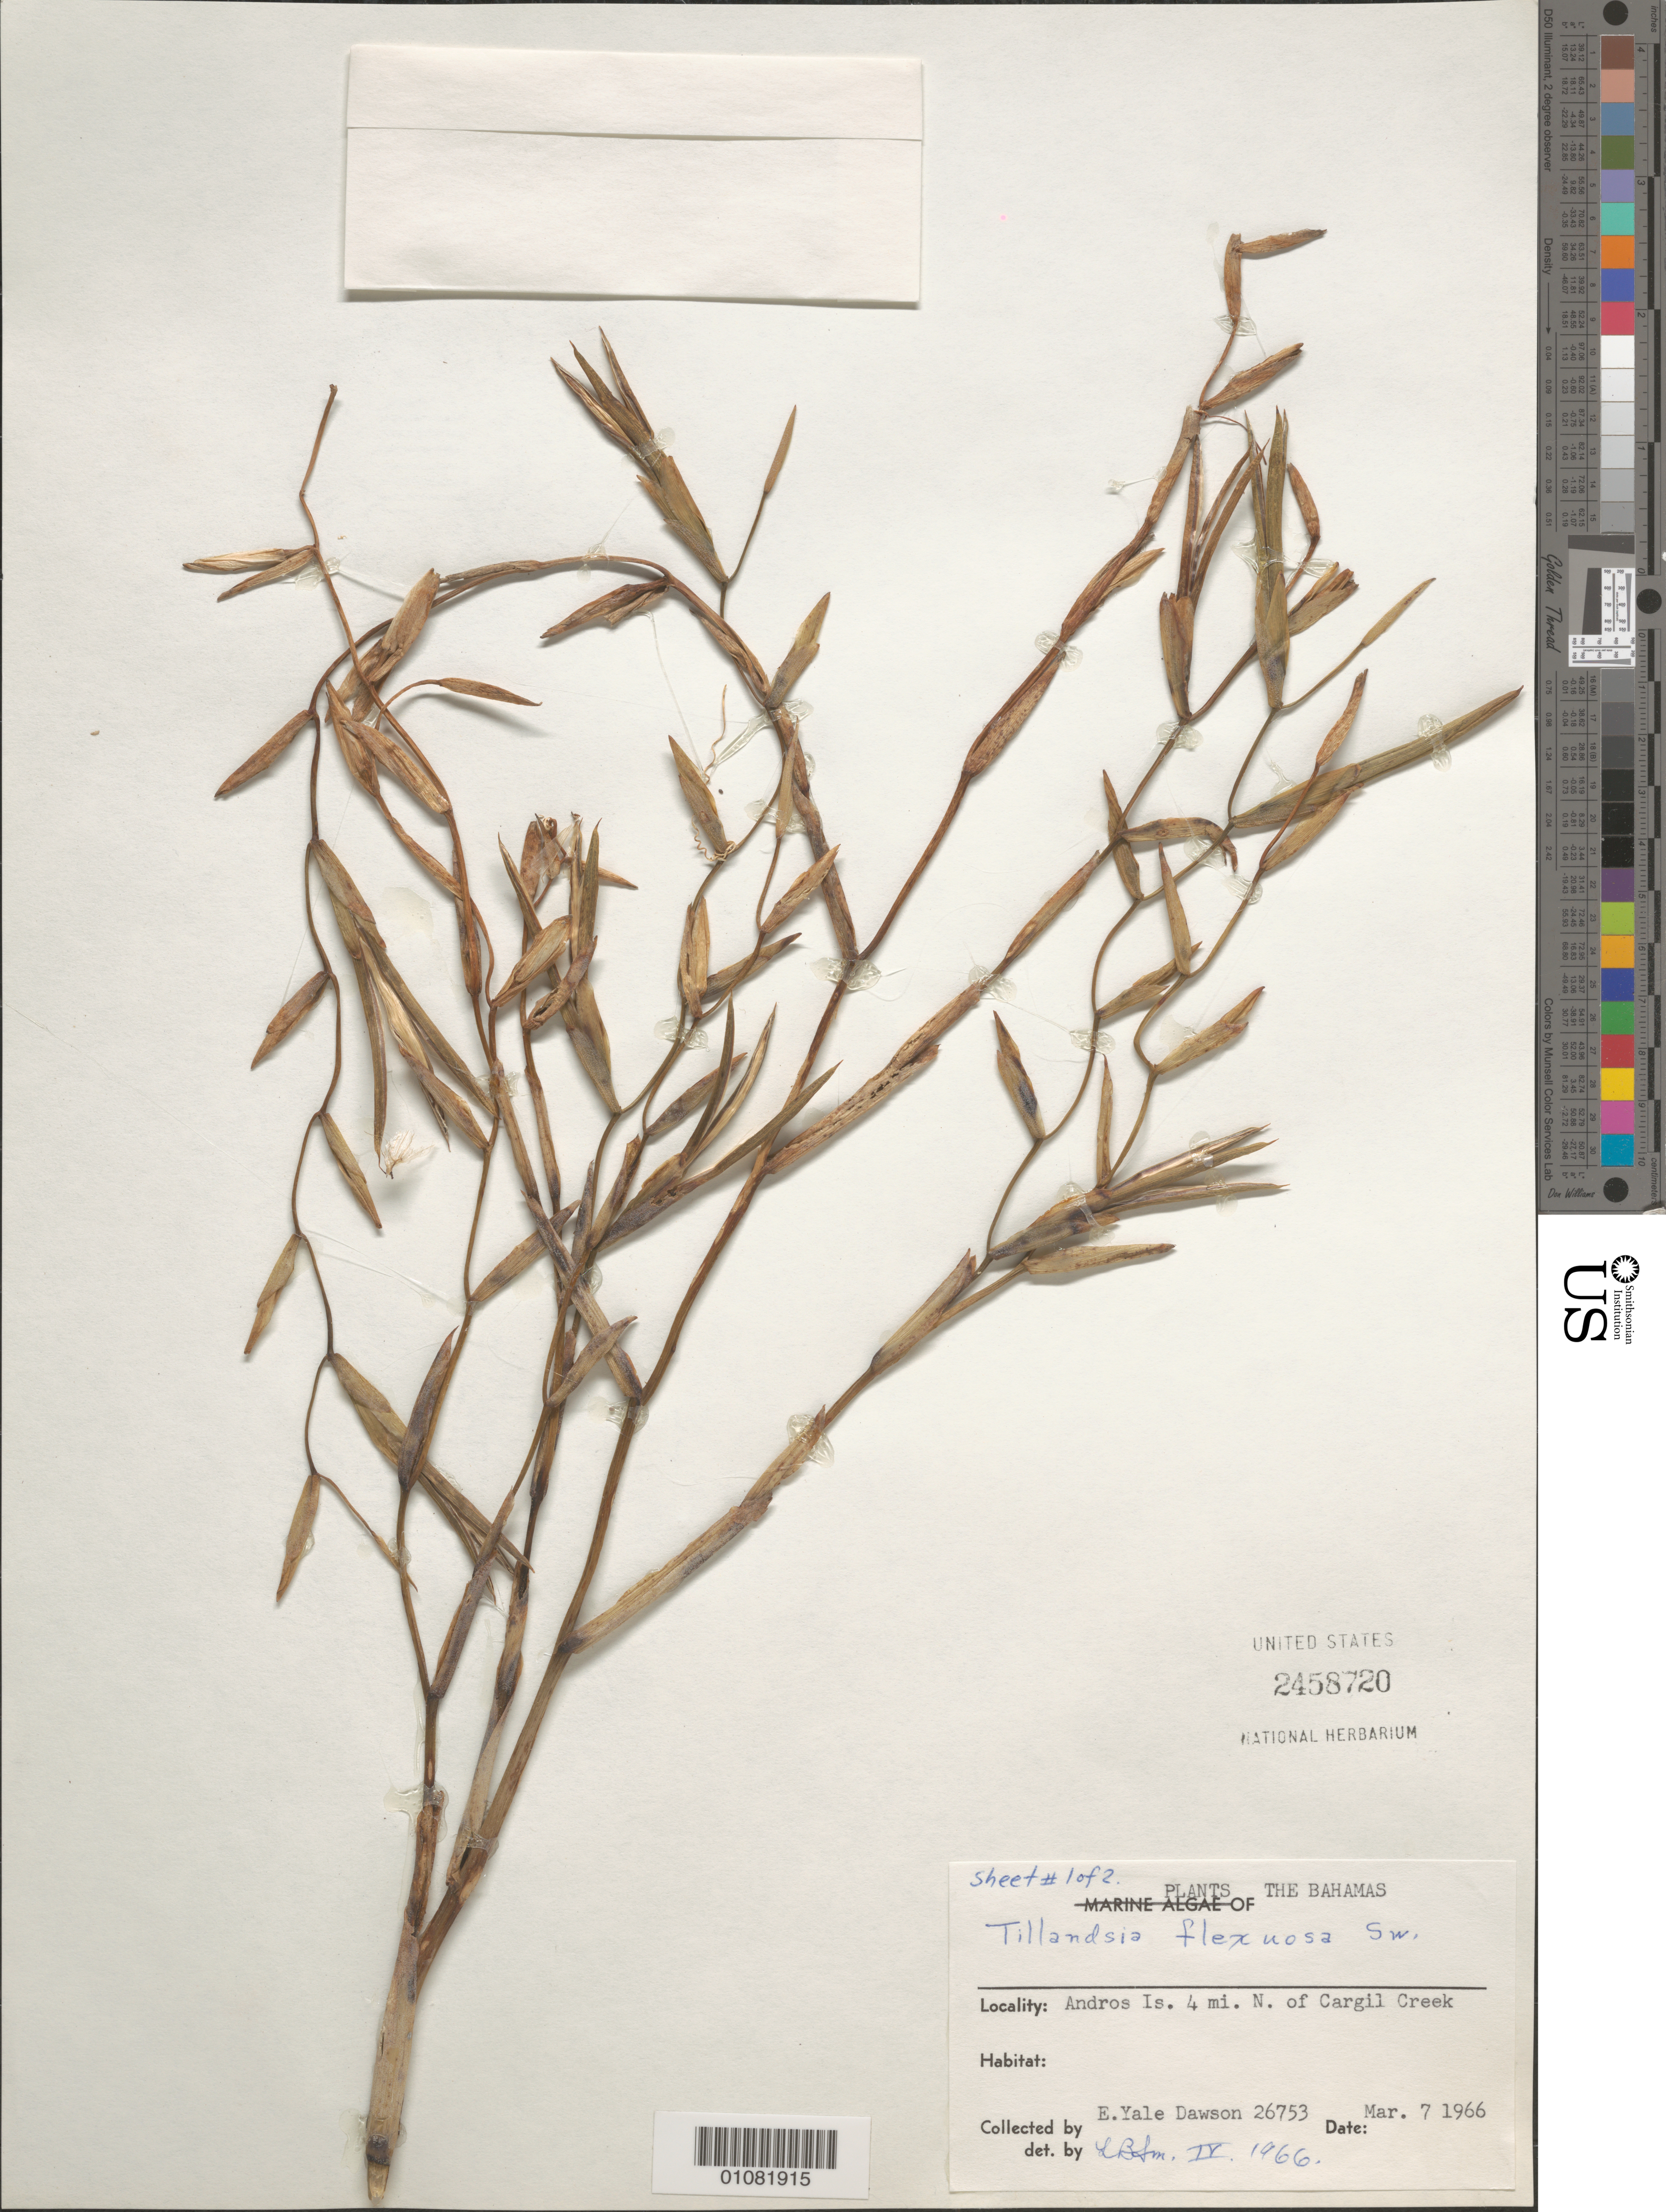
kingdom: Plantae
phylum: Tracheophyta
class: Liliopsida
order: Poales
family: Bromeliaceae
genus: Tillandsia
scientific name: Tillandsia flexuosa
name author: Sw.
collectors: E. Y. Dawson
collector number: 26753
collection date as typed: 07 Mar 1966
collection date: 1966-03-07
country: Bahamas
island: Andros I.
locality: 4 mi. N of Cargil Creek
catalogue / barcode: US 2458720